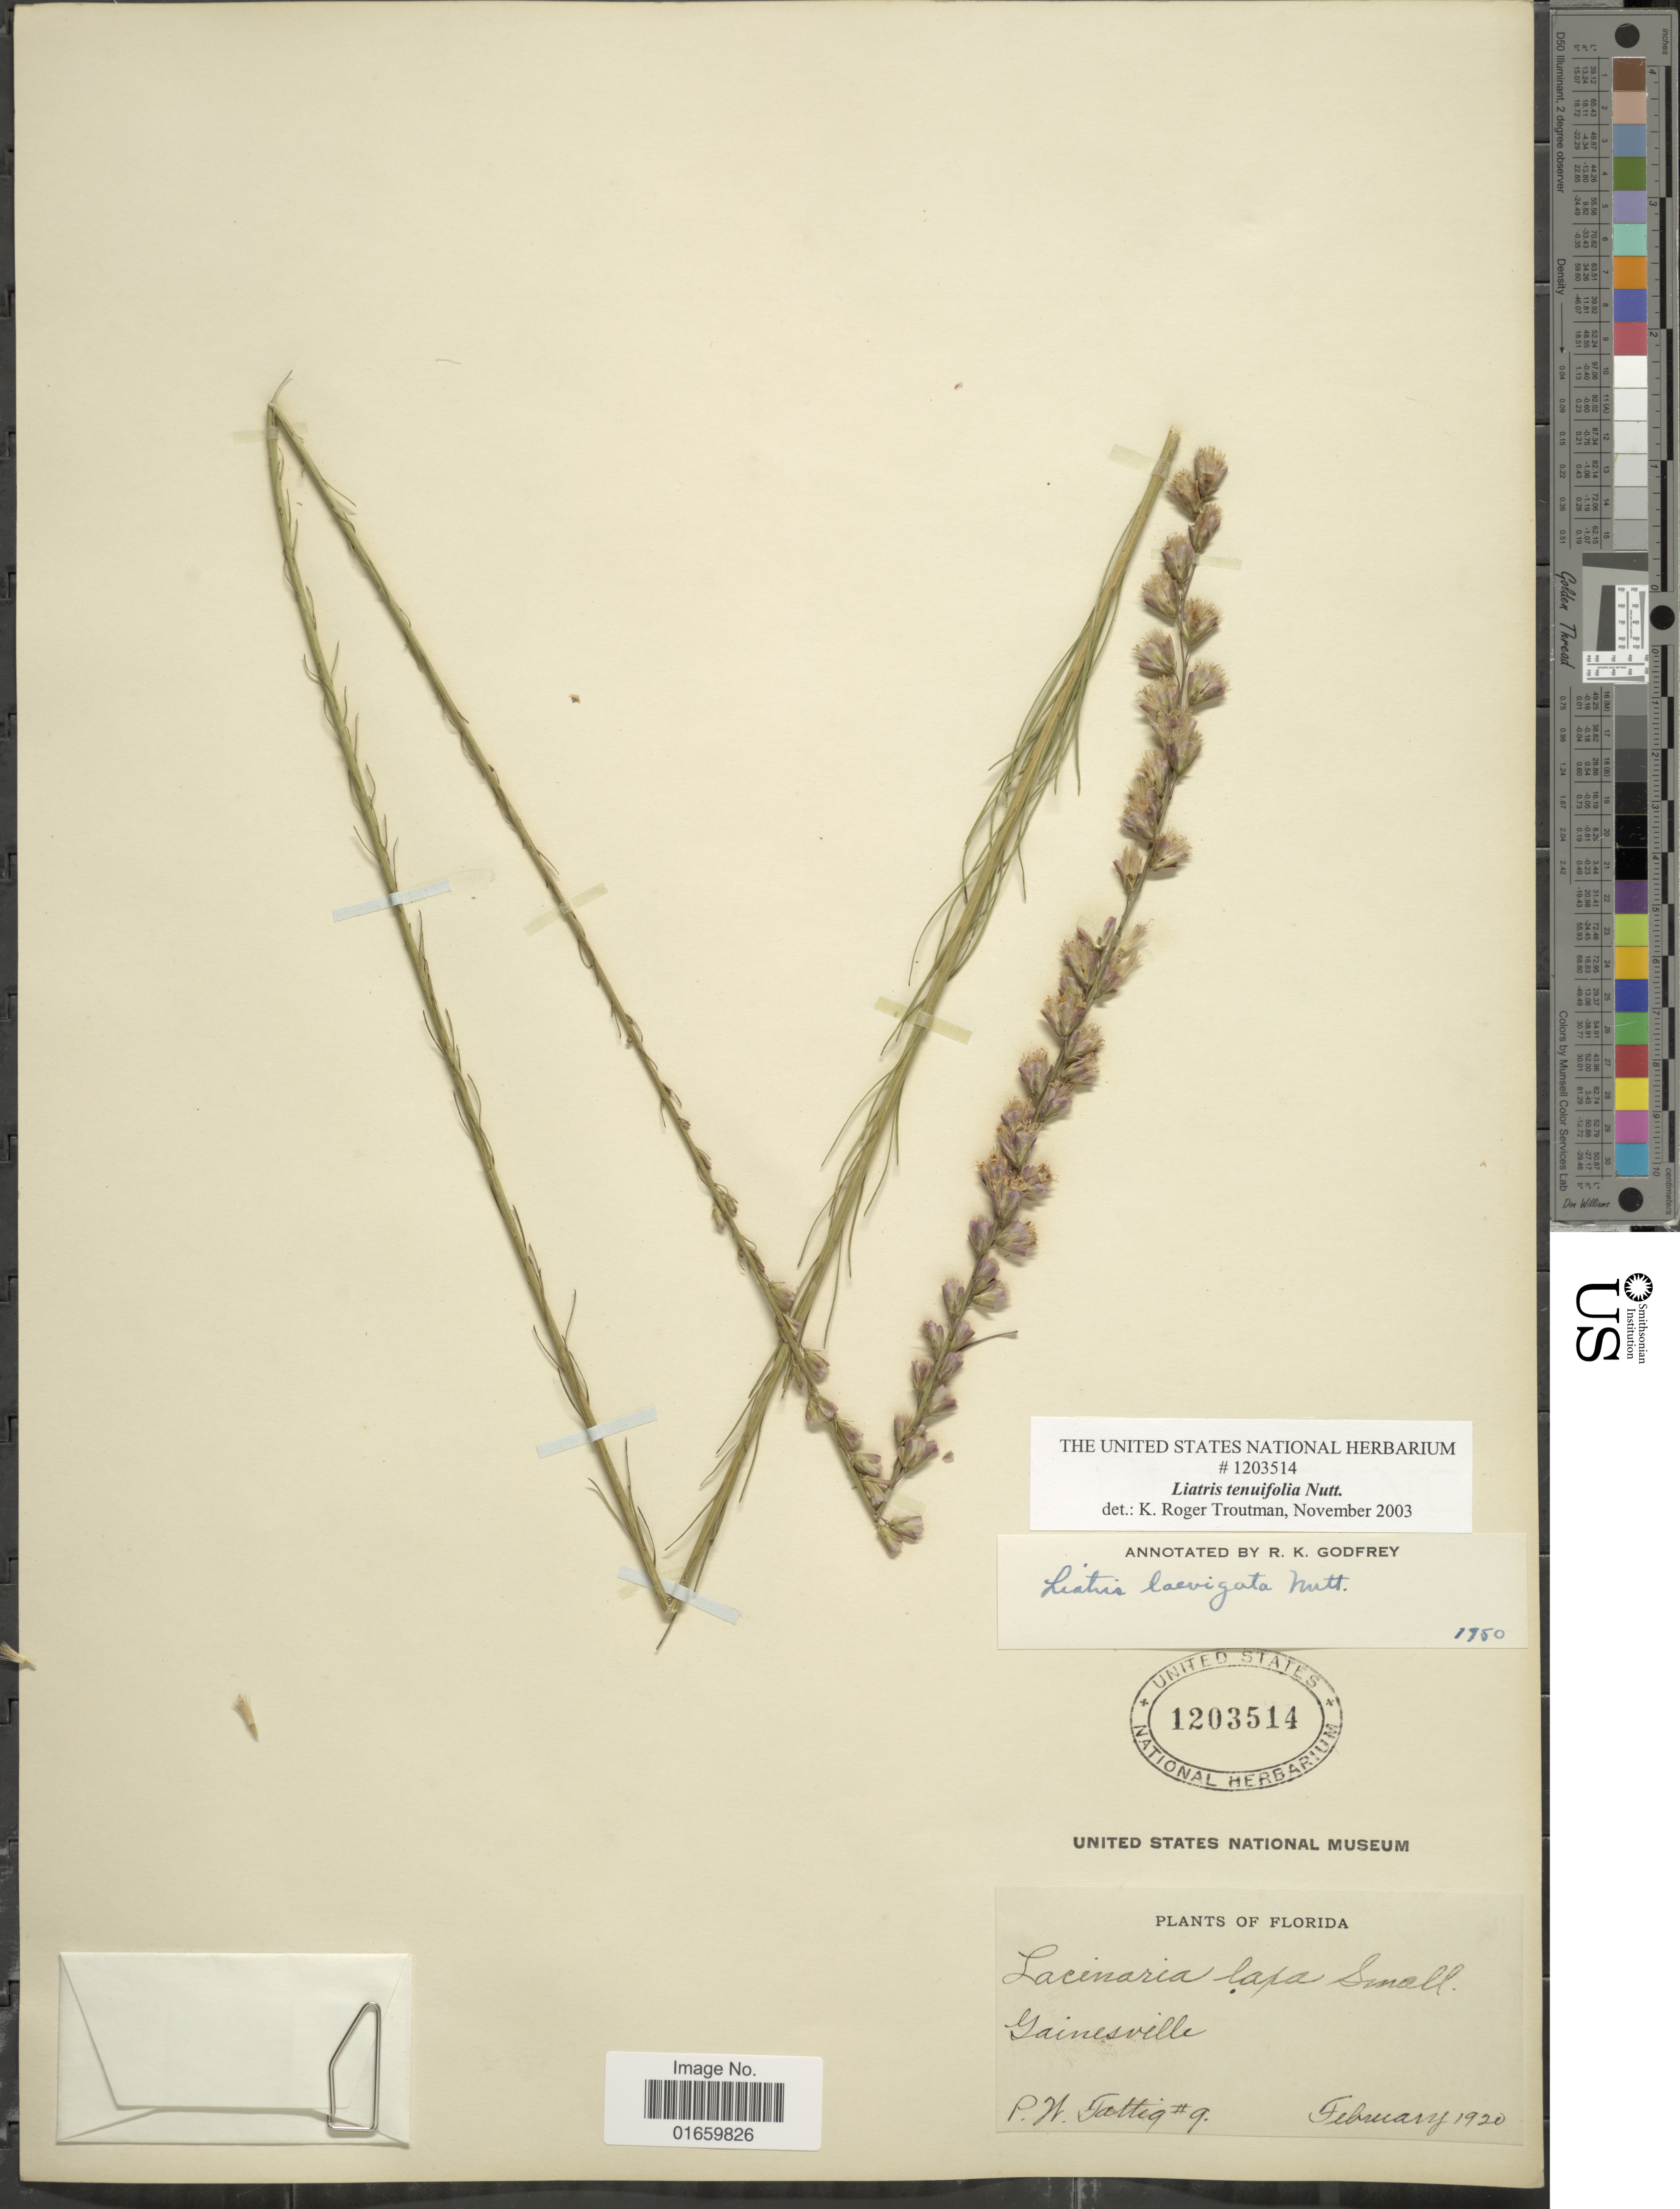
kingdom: Plantae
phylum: Tracheophyta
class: Magnoliopsida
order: Asterales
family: Asteraceae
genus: Liatris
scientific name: Liatris tenuifolia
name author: Nutt.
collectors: P. Fattiq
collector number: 9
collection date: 1920-02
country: United States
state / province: Florida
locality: Gainesville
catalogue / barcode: US 1203514